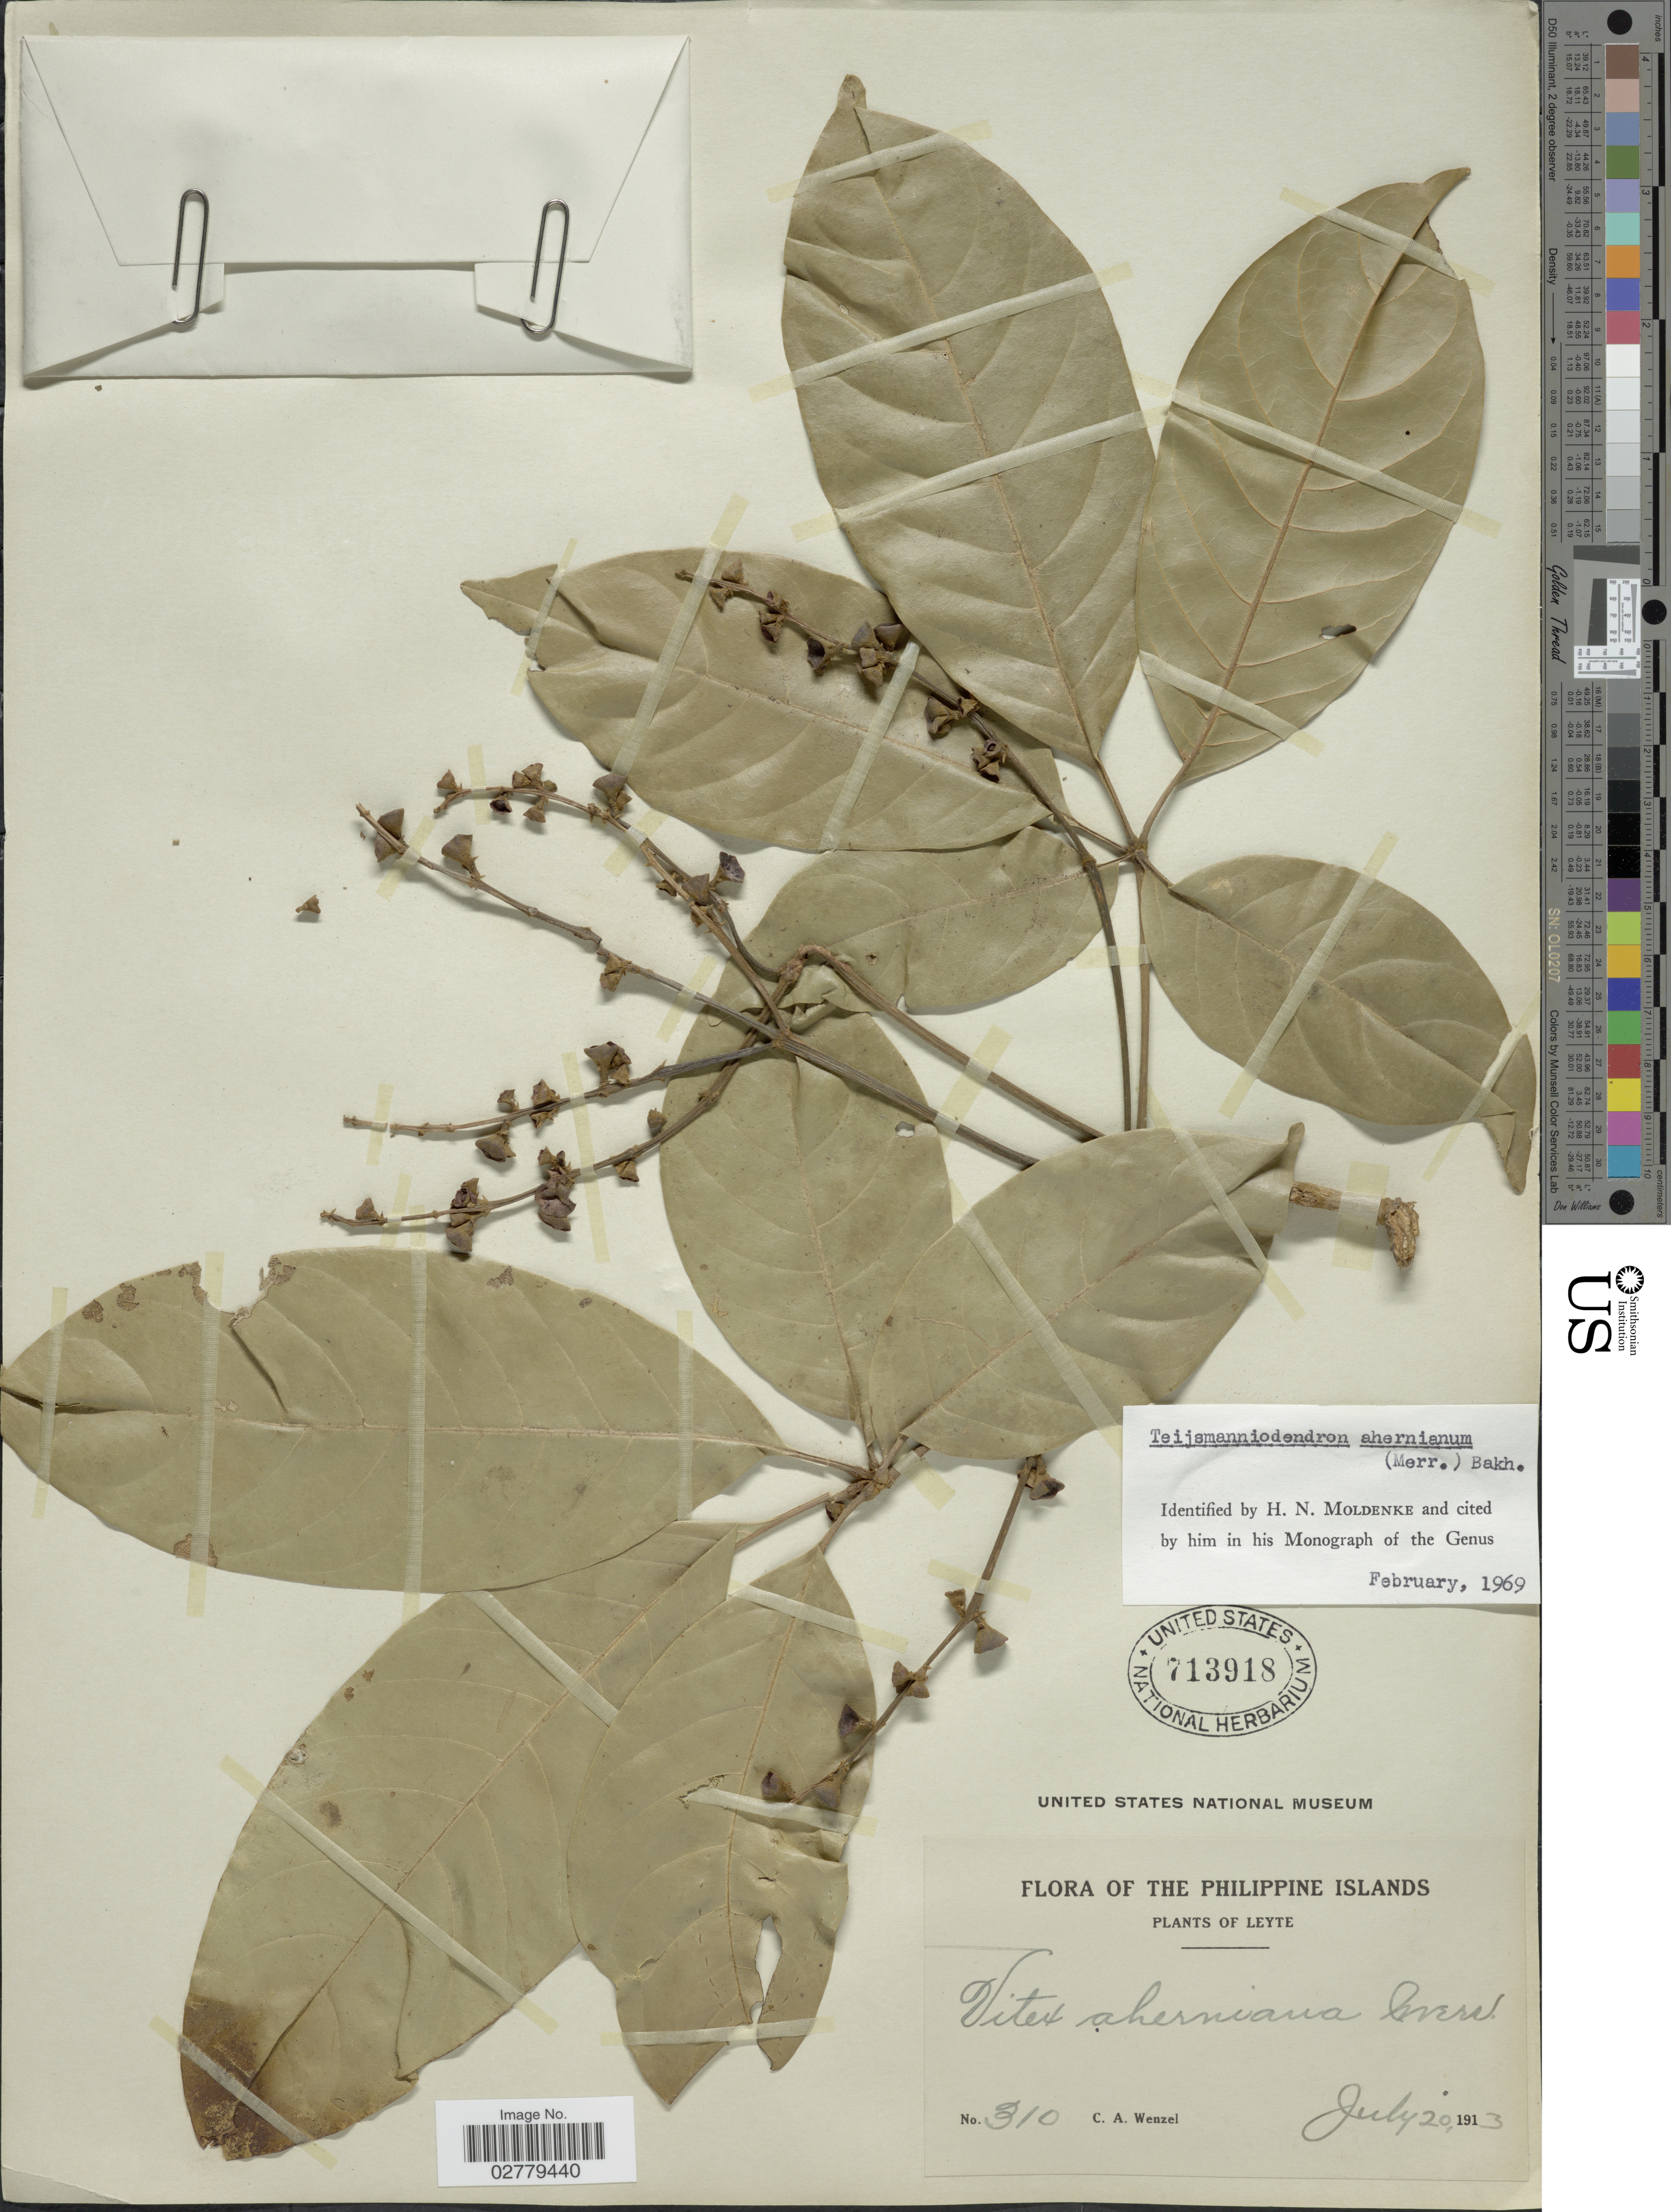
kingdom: Plantae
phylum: Tracheophyta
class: Magnoliopsida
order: Lamiales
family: Lamiaceae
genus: Teijsmanniodendron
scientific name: Teijsmanniodendron ahernianum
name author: (Merr.) Bakh.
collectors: C. Wenzel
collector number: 310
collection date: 1913-07-20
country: Philippines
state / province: Eastern Visayas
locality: Philippine Islands. Leyte.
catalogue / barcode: US 713918